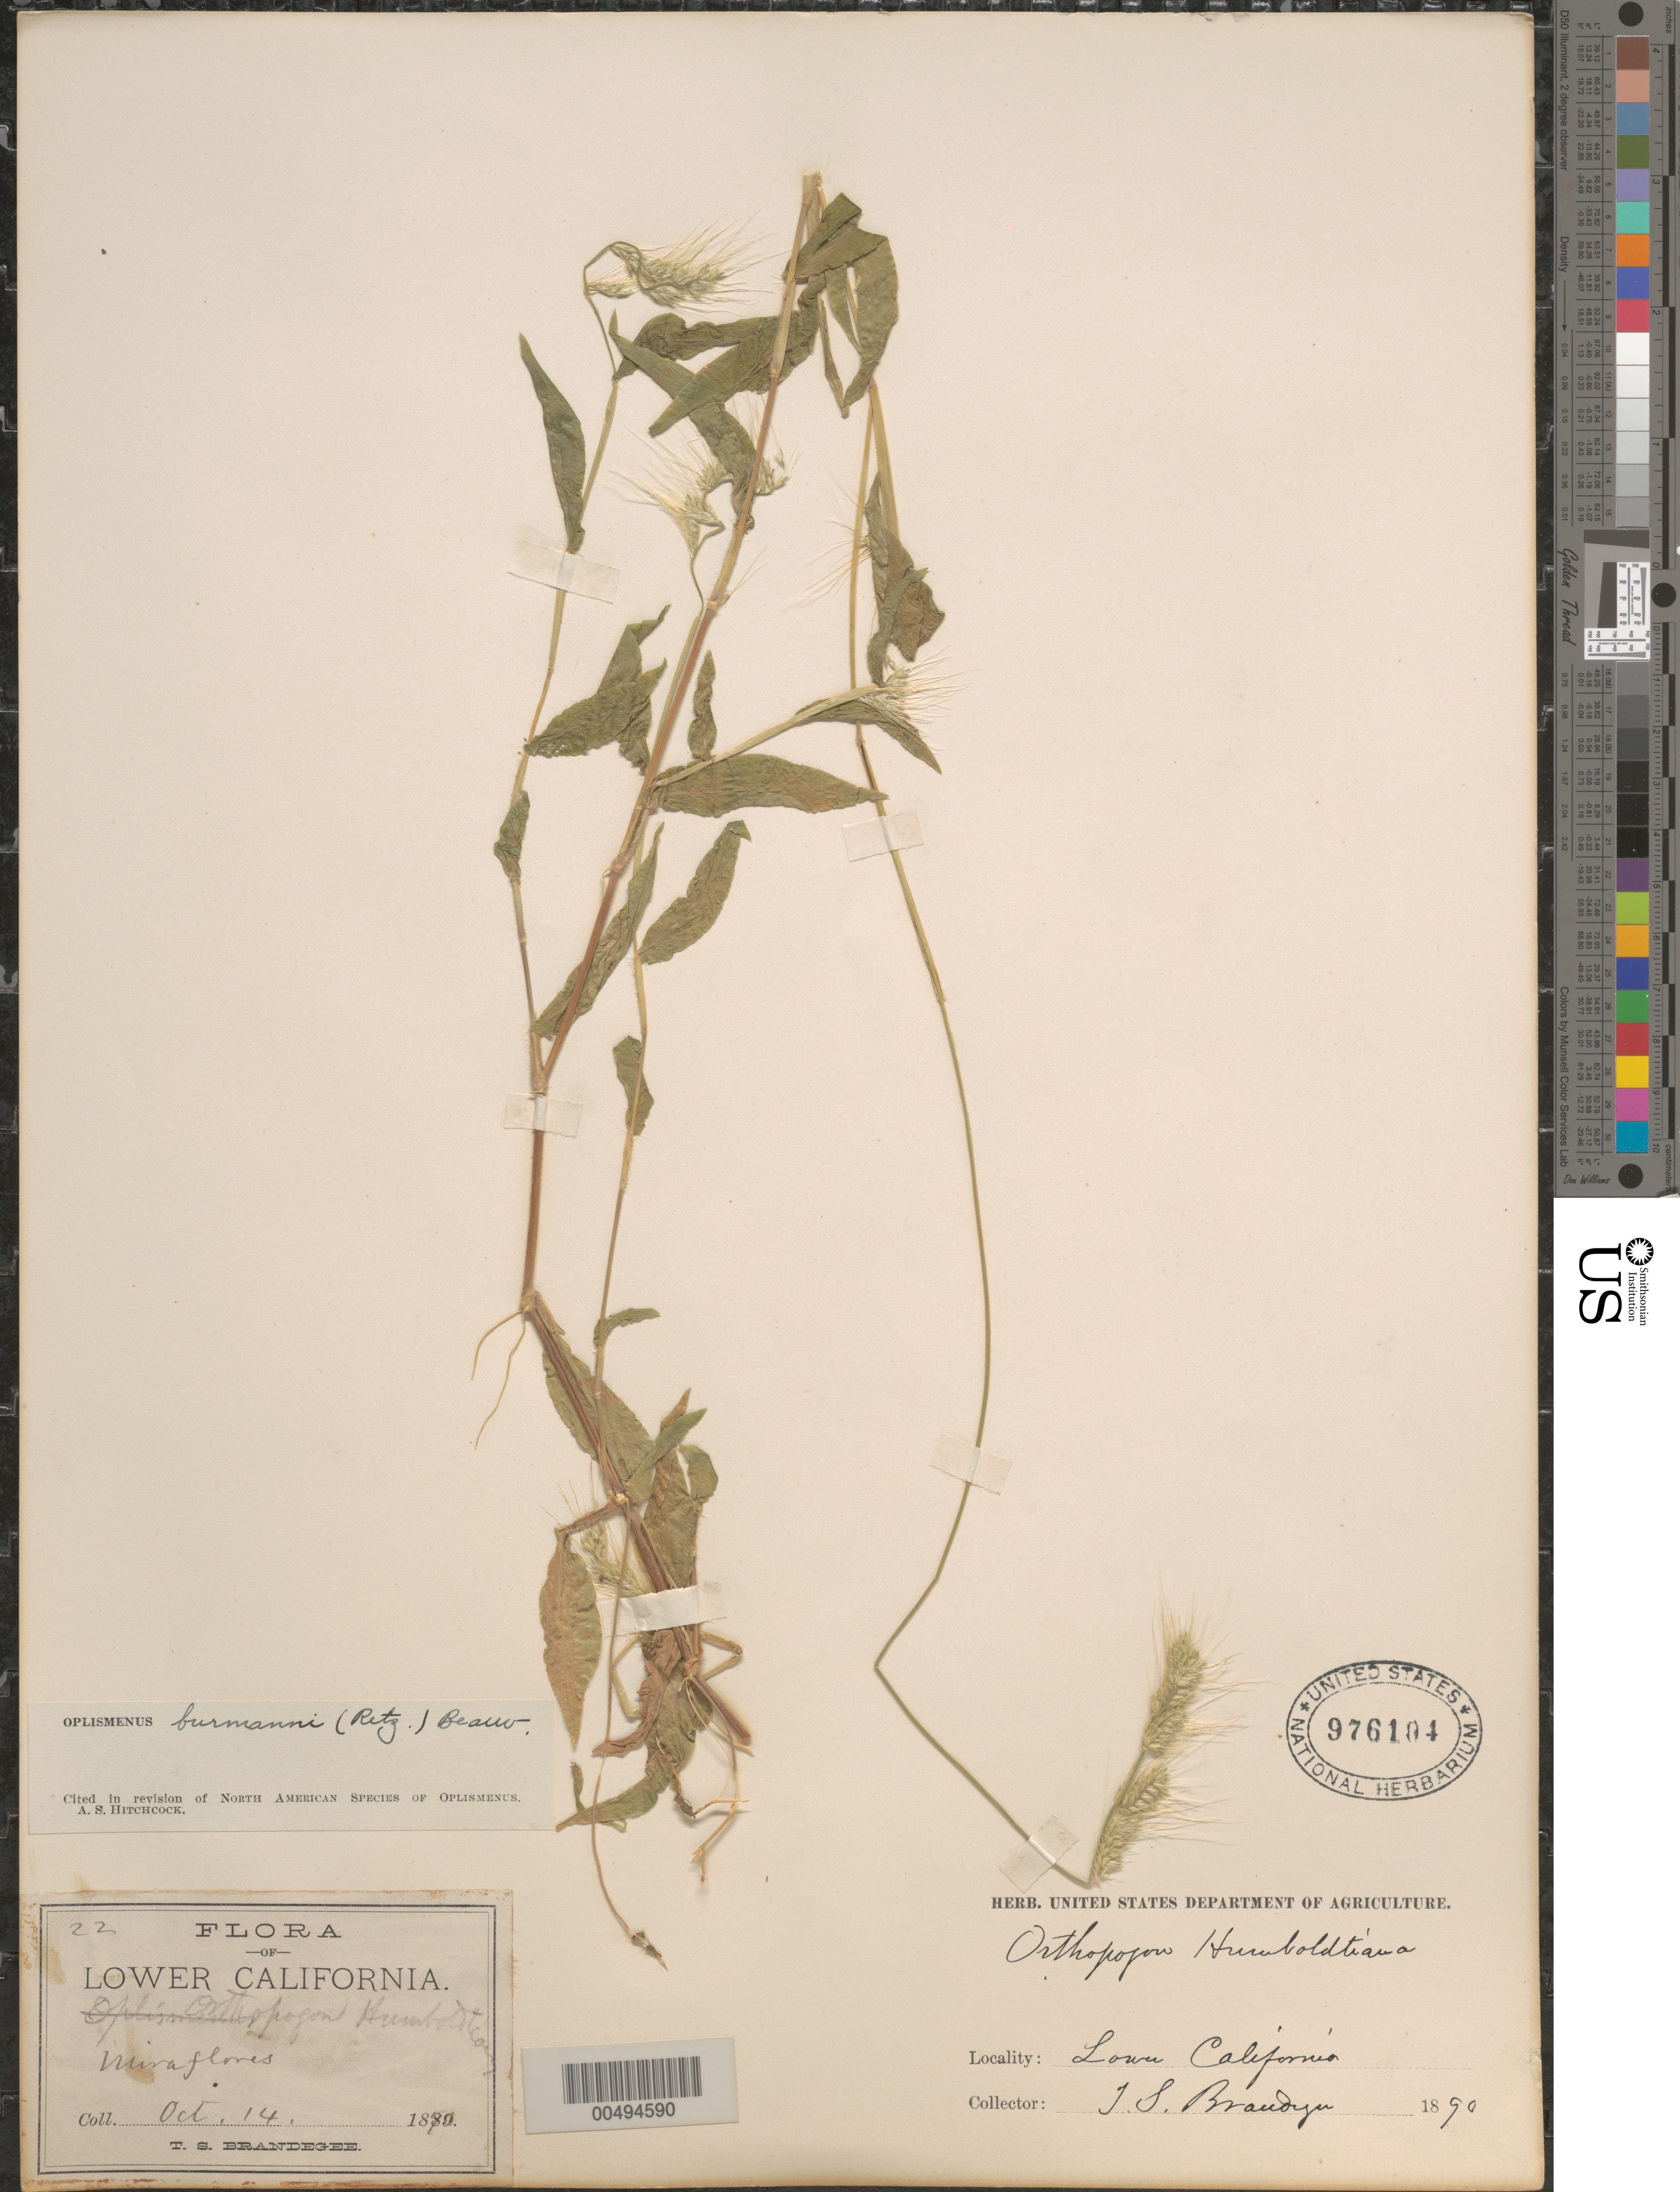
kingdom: Plantae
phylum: Tracheophyta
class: Liliopsida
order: Poales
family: Poaceae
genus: Oplismenus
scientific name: Oplismenus burmannii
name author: (Retz.) P. Beauv.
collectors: T. S. Brandegee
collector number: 22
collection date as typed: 14 Oct 1890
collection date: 1890-10-14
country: Mexico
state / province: Baja California Norte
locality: Miraflores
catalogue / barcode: US 976104